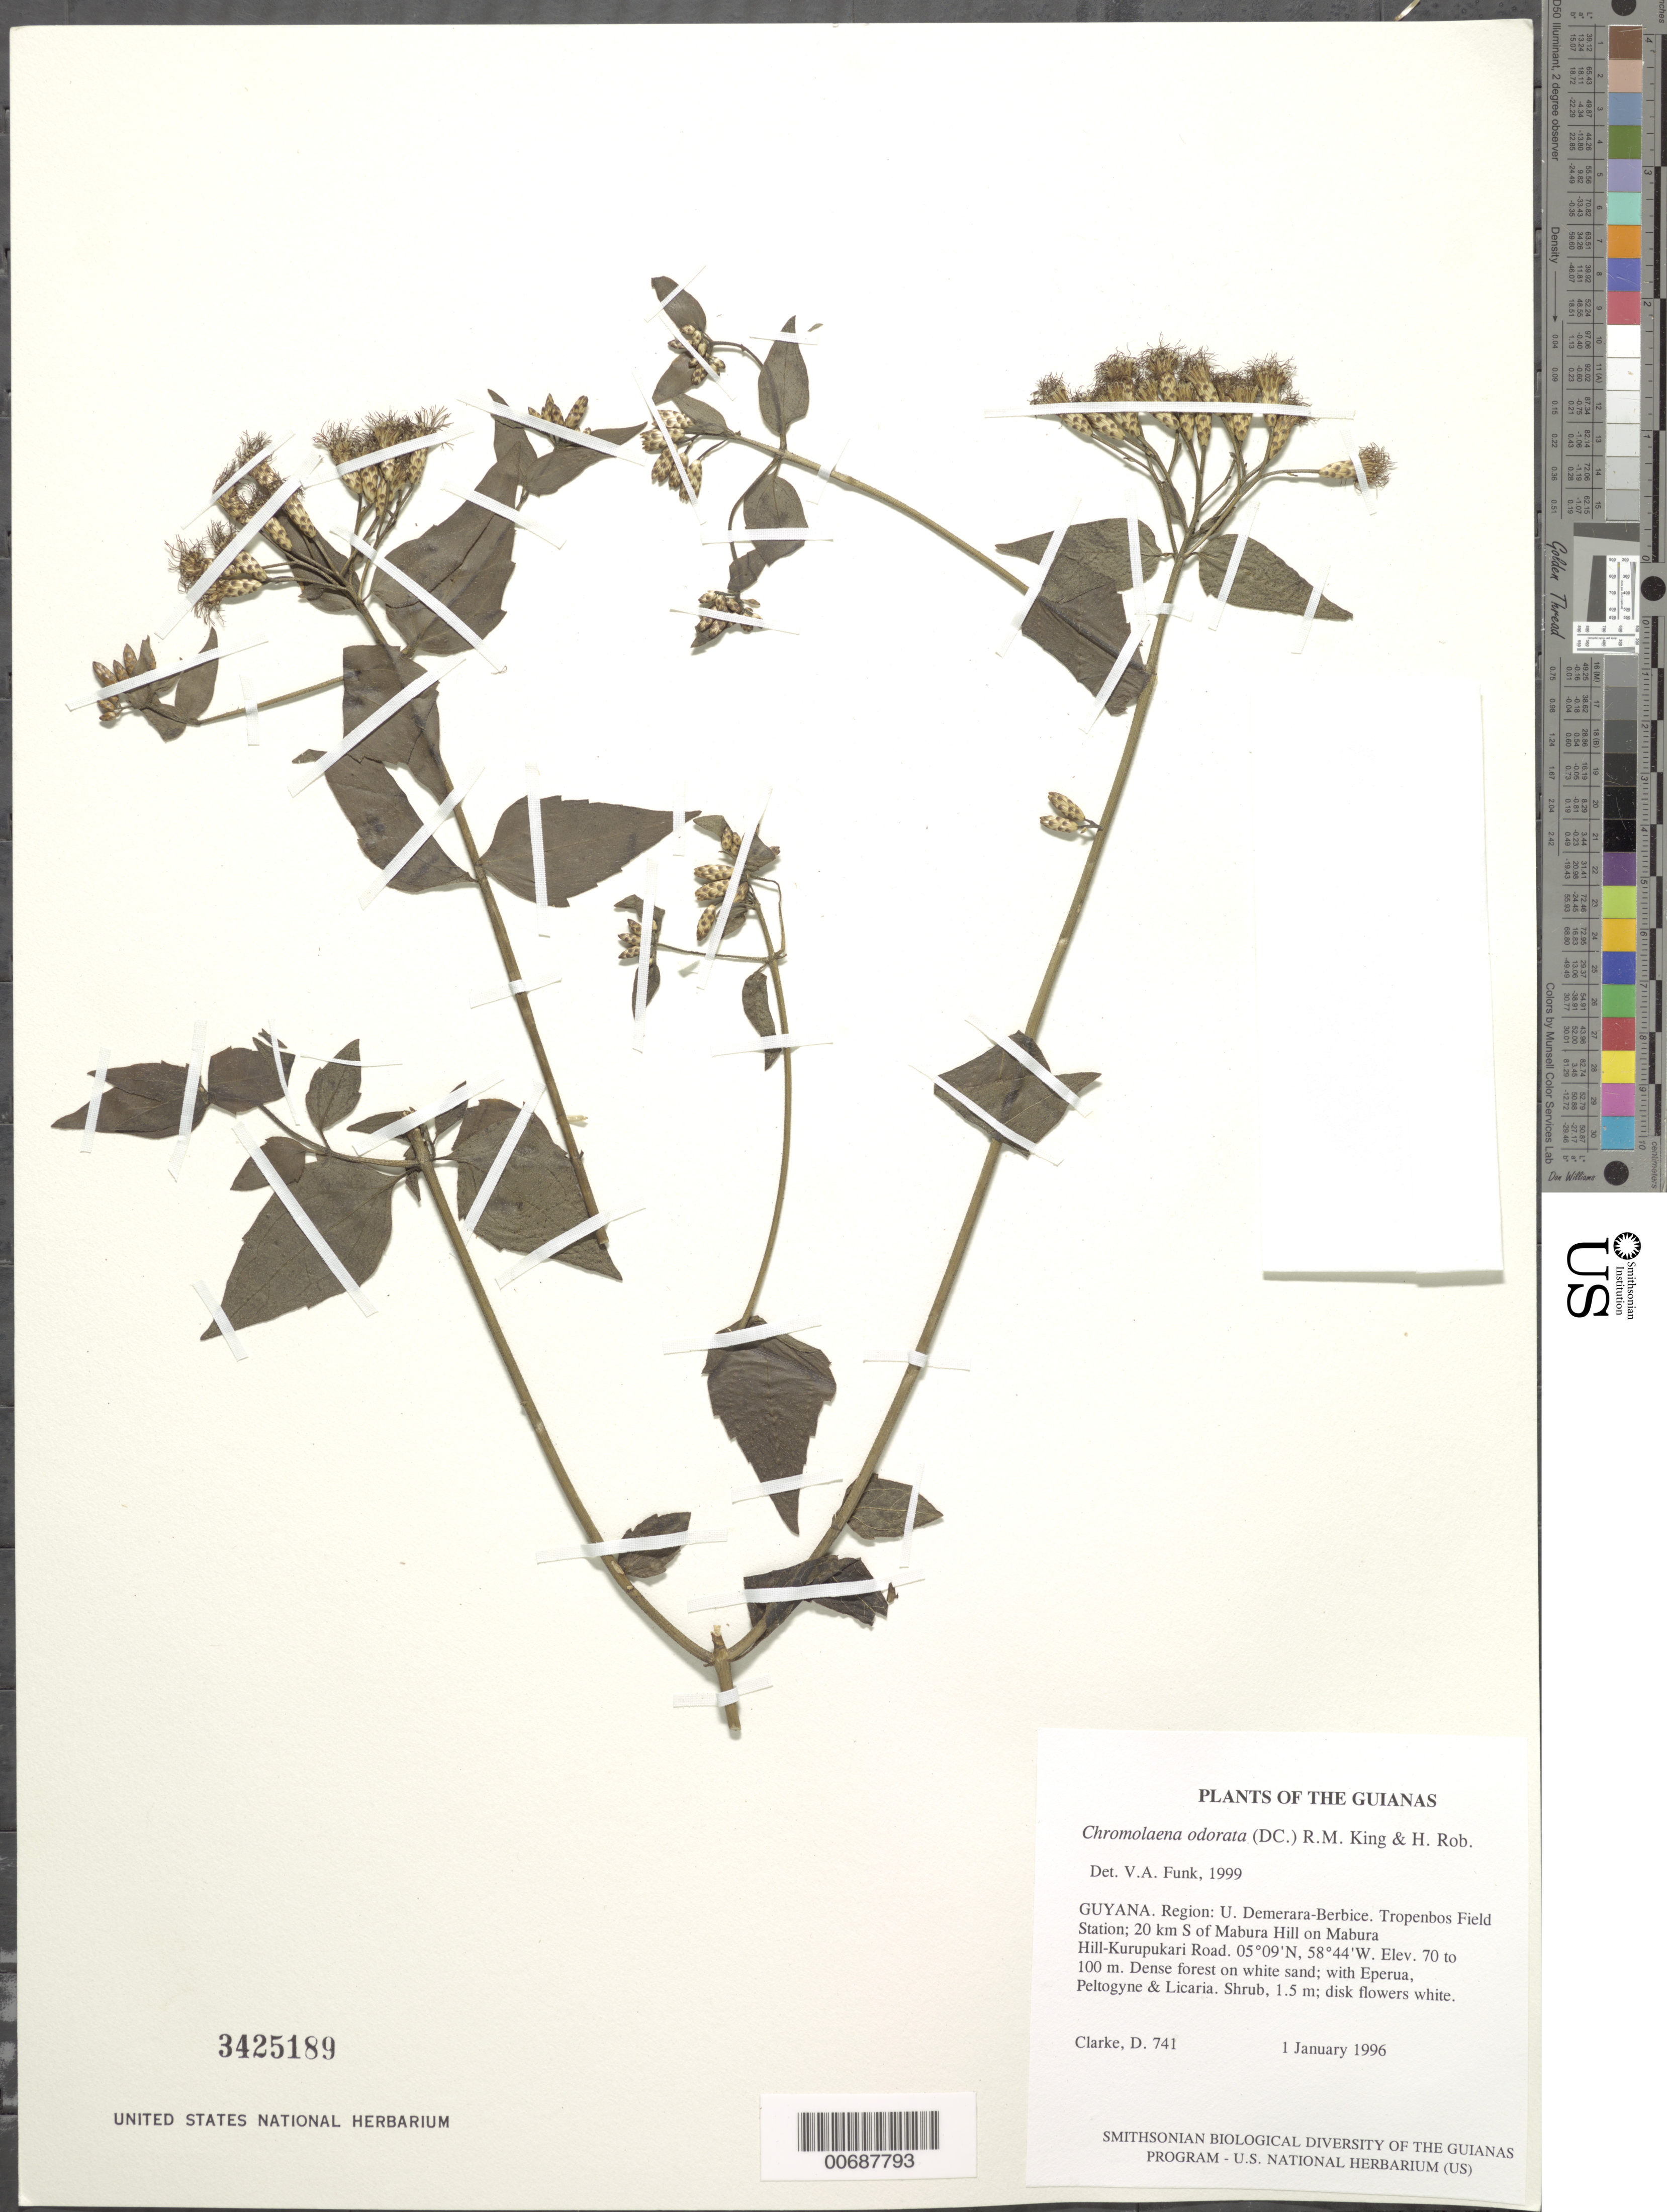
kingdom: Plantae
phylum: Tracheophyta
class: Magnoliopsida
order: Asterales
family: Asteraceae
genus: Chromolaena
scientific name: Chromolaena odorata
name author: (L.) R.M. King & H. Rob.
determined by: Funk, Vicki A., (BOT), Smithsonian Institution - National Museum of Natural History (UNITED STATES)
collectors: H. D. Clarke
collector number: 741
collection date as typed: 1 January 1996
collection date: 1996-01-01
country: Guyana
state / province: U. Demerara-Berbice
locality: Tropenbos Field Station; 20 km S of Mabura Hill on Mabura Hill-Kurupukari Road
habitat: Dense forest on white sand; with Eperua, Peltogyne & Licaria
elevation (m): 70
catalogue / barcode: US 3425189